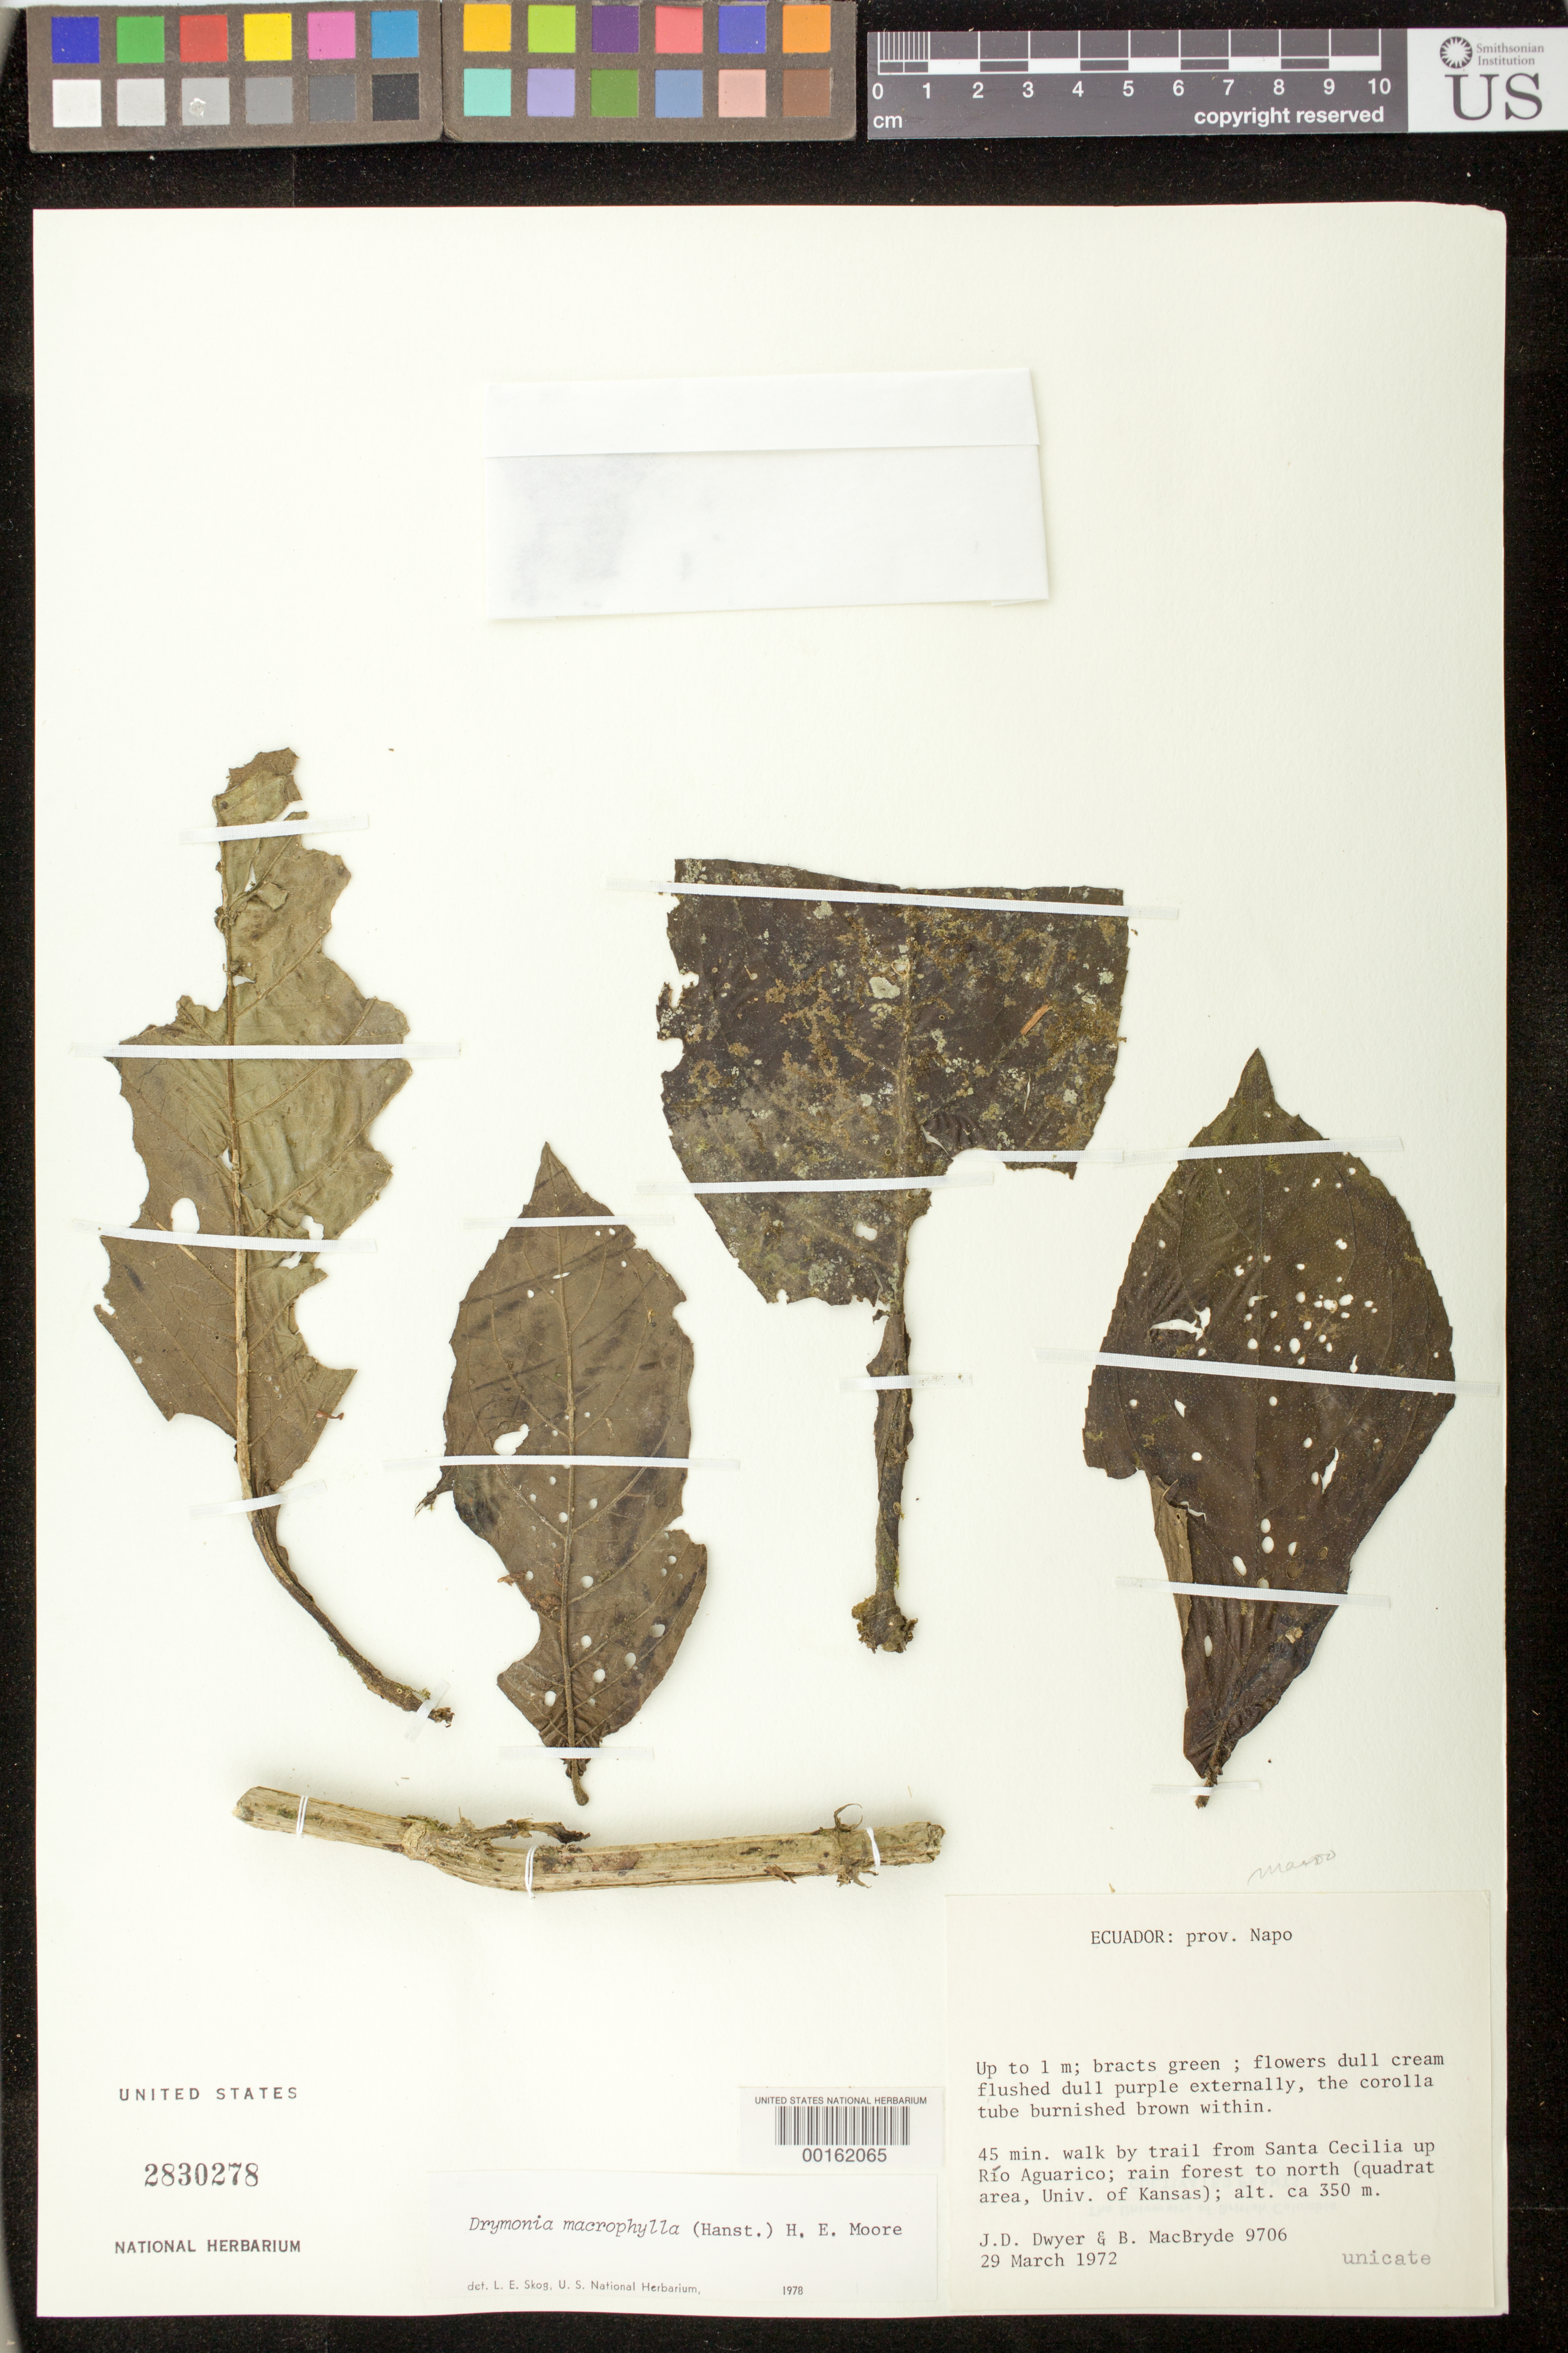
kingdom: Plantae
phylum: Tracheophyta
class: Magnoliopsida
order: Lamiales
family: Gesneriaceae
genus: Drymonia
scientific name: Drymonia macrophylla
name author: (Oerst.) H.E. Moore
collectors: J. D. Dwyer & B. MacBryde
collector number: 9706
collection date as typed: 29 Mar 1972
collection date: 1972-03-29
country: Ecuador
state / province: Sucumbíos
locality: Napo.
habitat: Rain forest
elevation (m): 350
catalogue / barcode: US 2830278